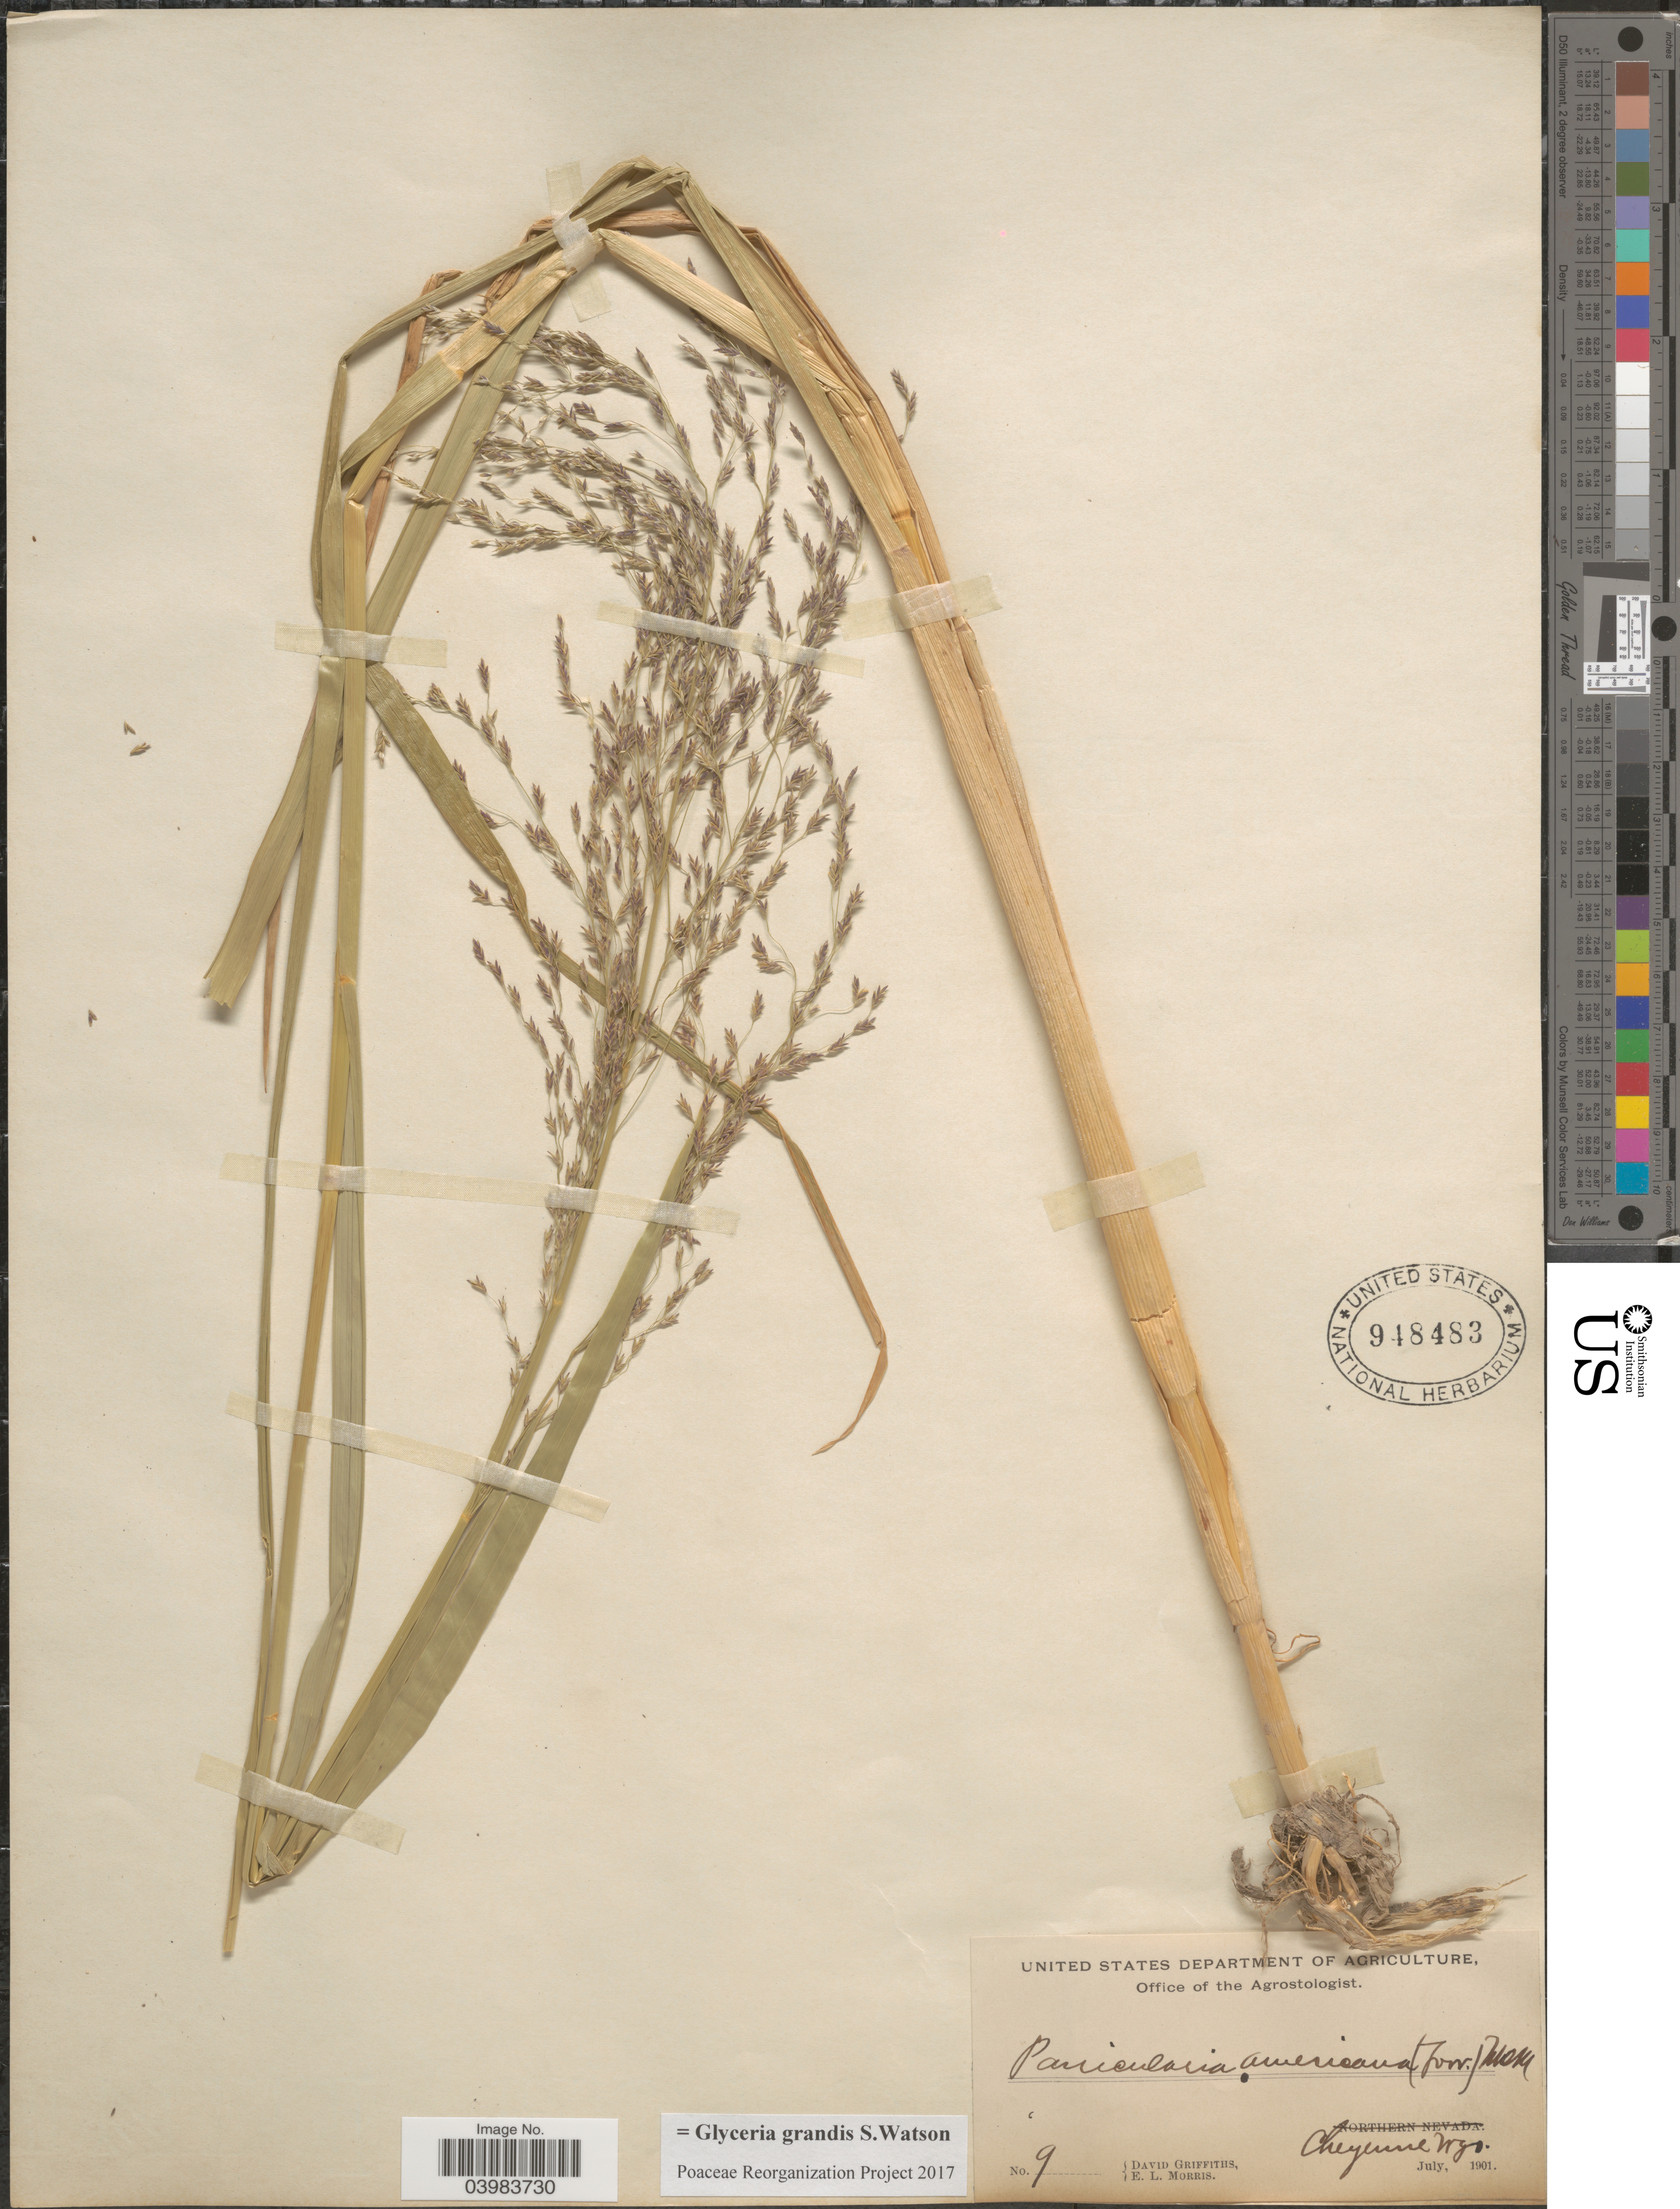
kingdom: Plantae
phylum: Tracheophyta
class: Liliopsida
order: Poales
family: Poaceae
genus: Glyceria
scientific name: Glyceria grandis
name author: S. Watson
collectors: D. Griffiths & E. Morris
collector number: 9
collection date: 1901-07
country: United States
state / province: Wyoming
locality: Cheyenne.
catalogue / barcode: US 948483